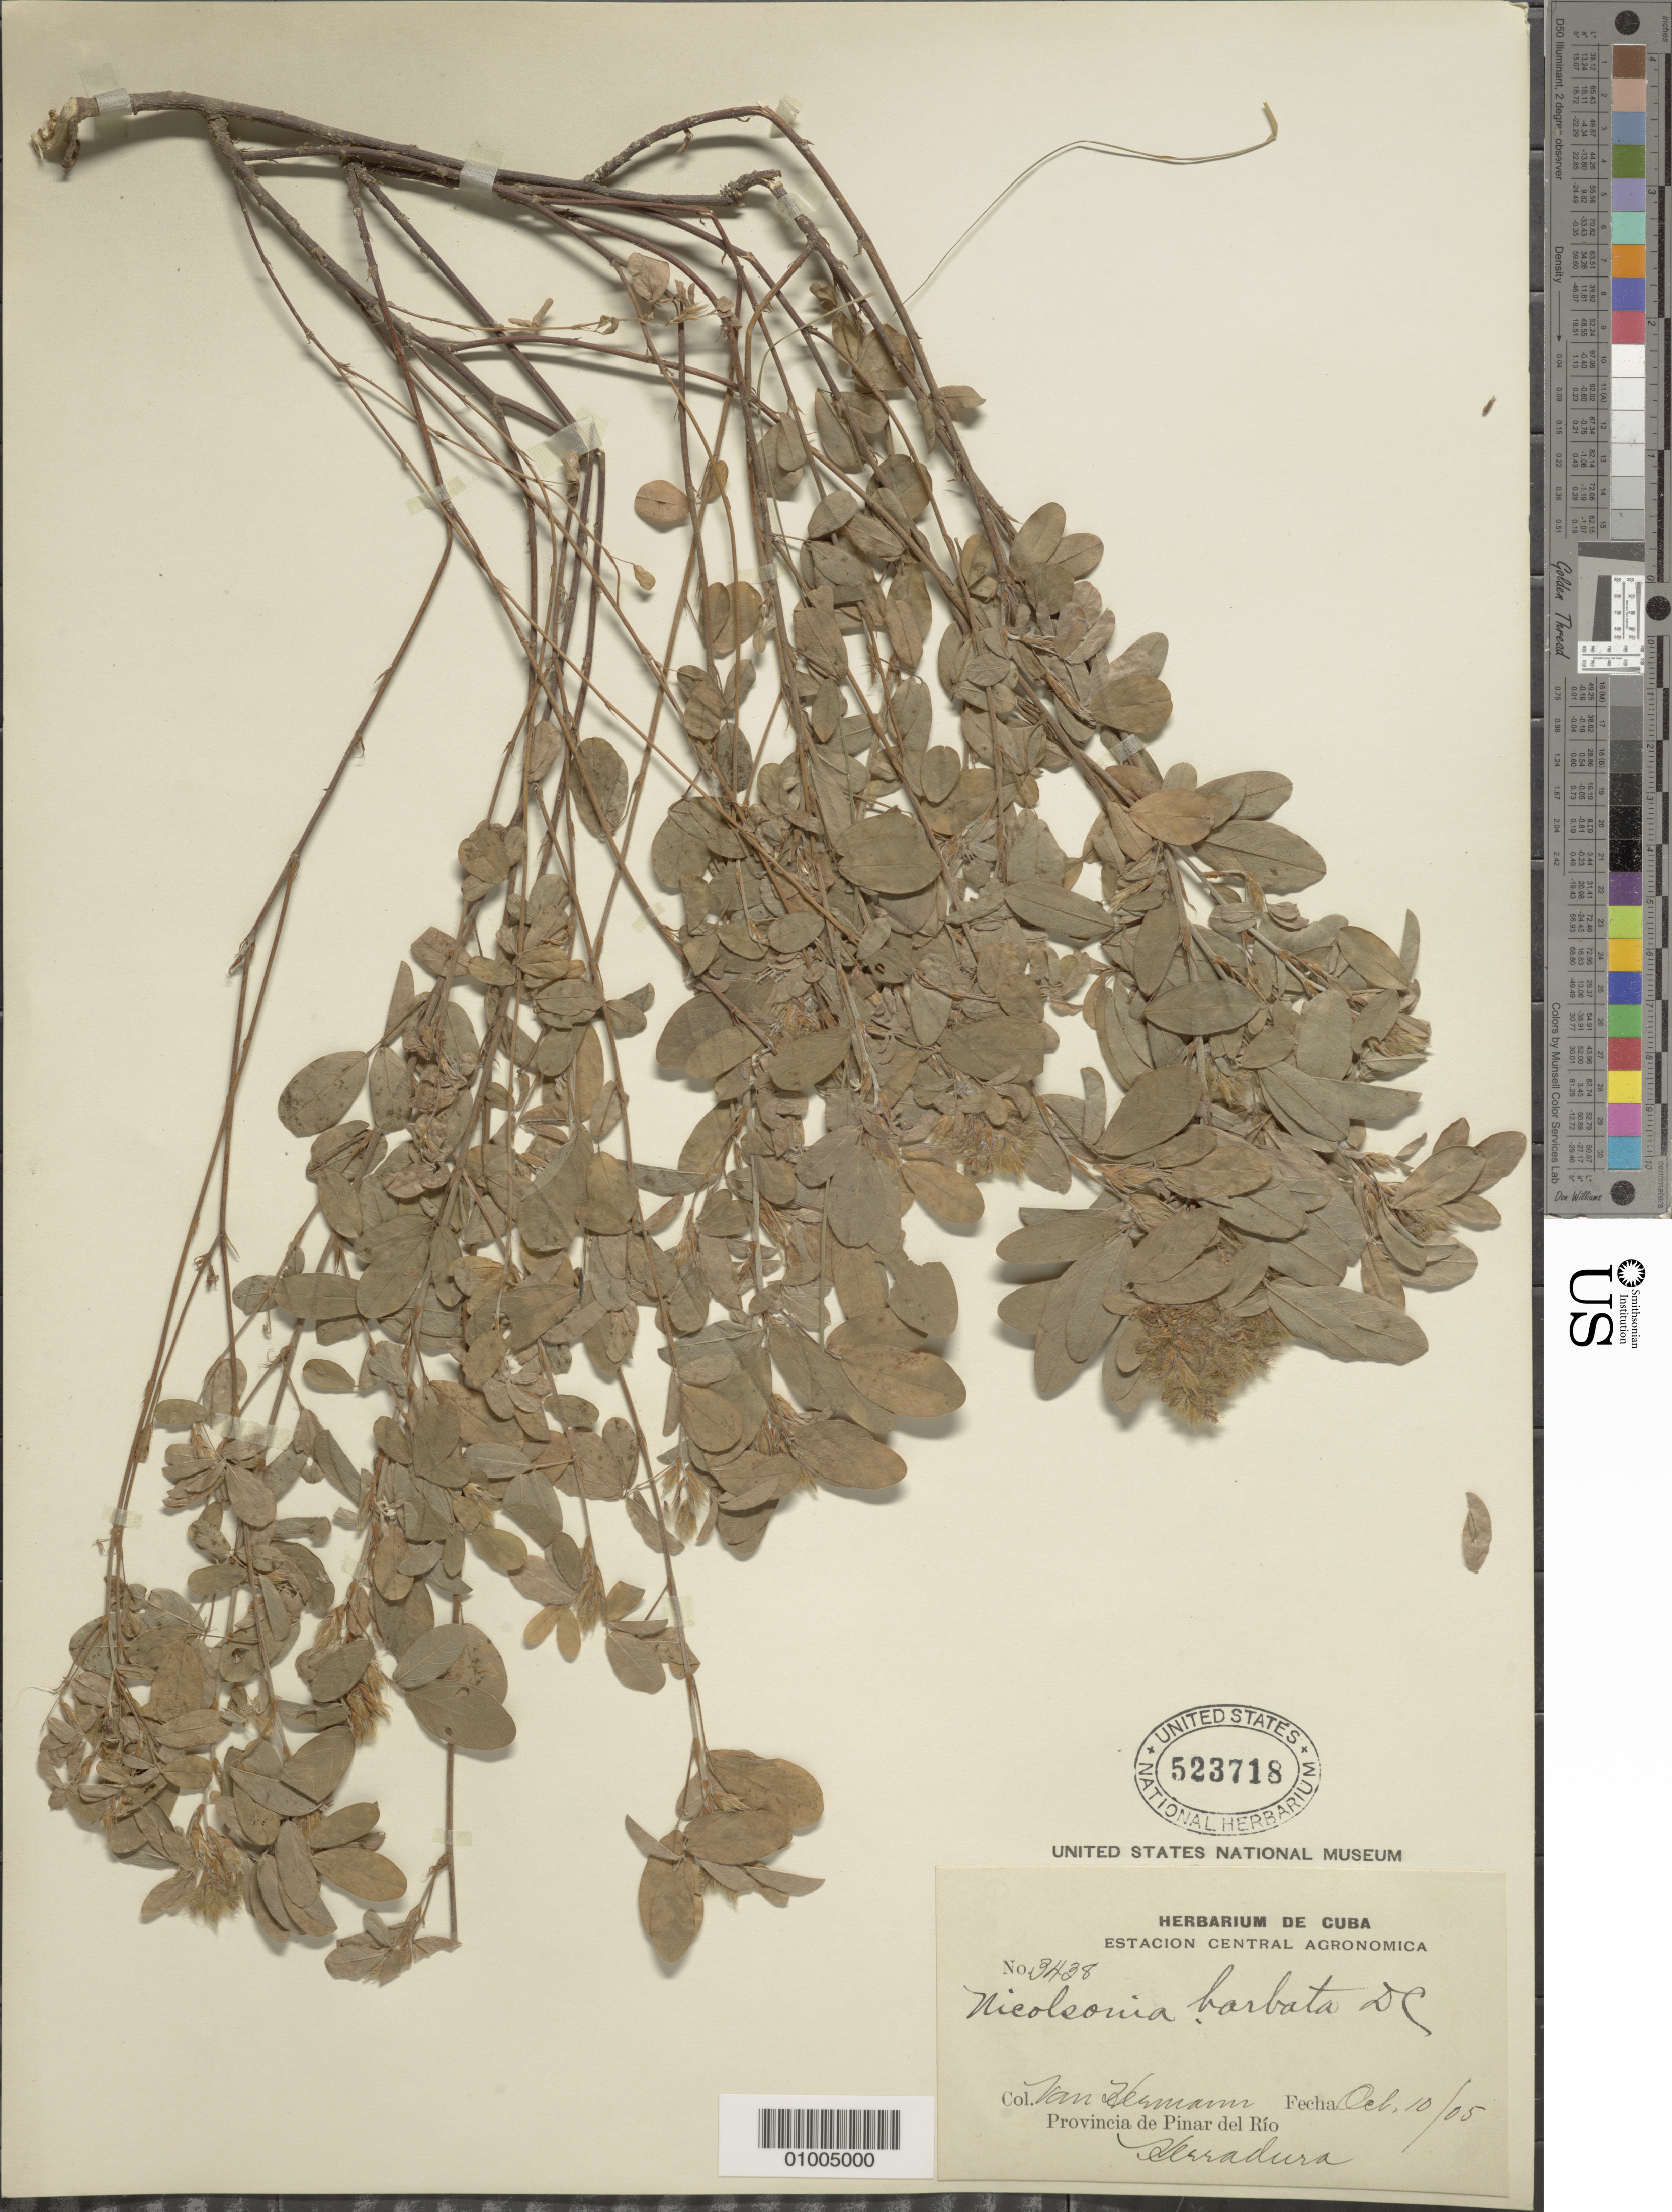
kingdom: Plantae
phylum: Tracheophyta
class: Magnoliopsida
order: Fabales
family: Fabaceae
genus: Grona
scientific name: Grona barbata var. barbata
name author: (L.) H. Ohashi & K. Ohashi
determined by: Strong, Mark T., (BOT), Smithsonian Institution - National Museum of Natural History (UNITED STATES)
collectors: V. Hermann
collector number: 3438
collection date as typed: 10 Oct 1905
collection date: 1905-10-10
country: Cuba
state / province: Pinar del Rio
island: Cuba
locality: Pinar del Rio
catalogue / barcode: US 523718